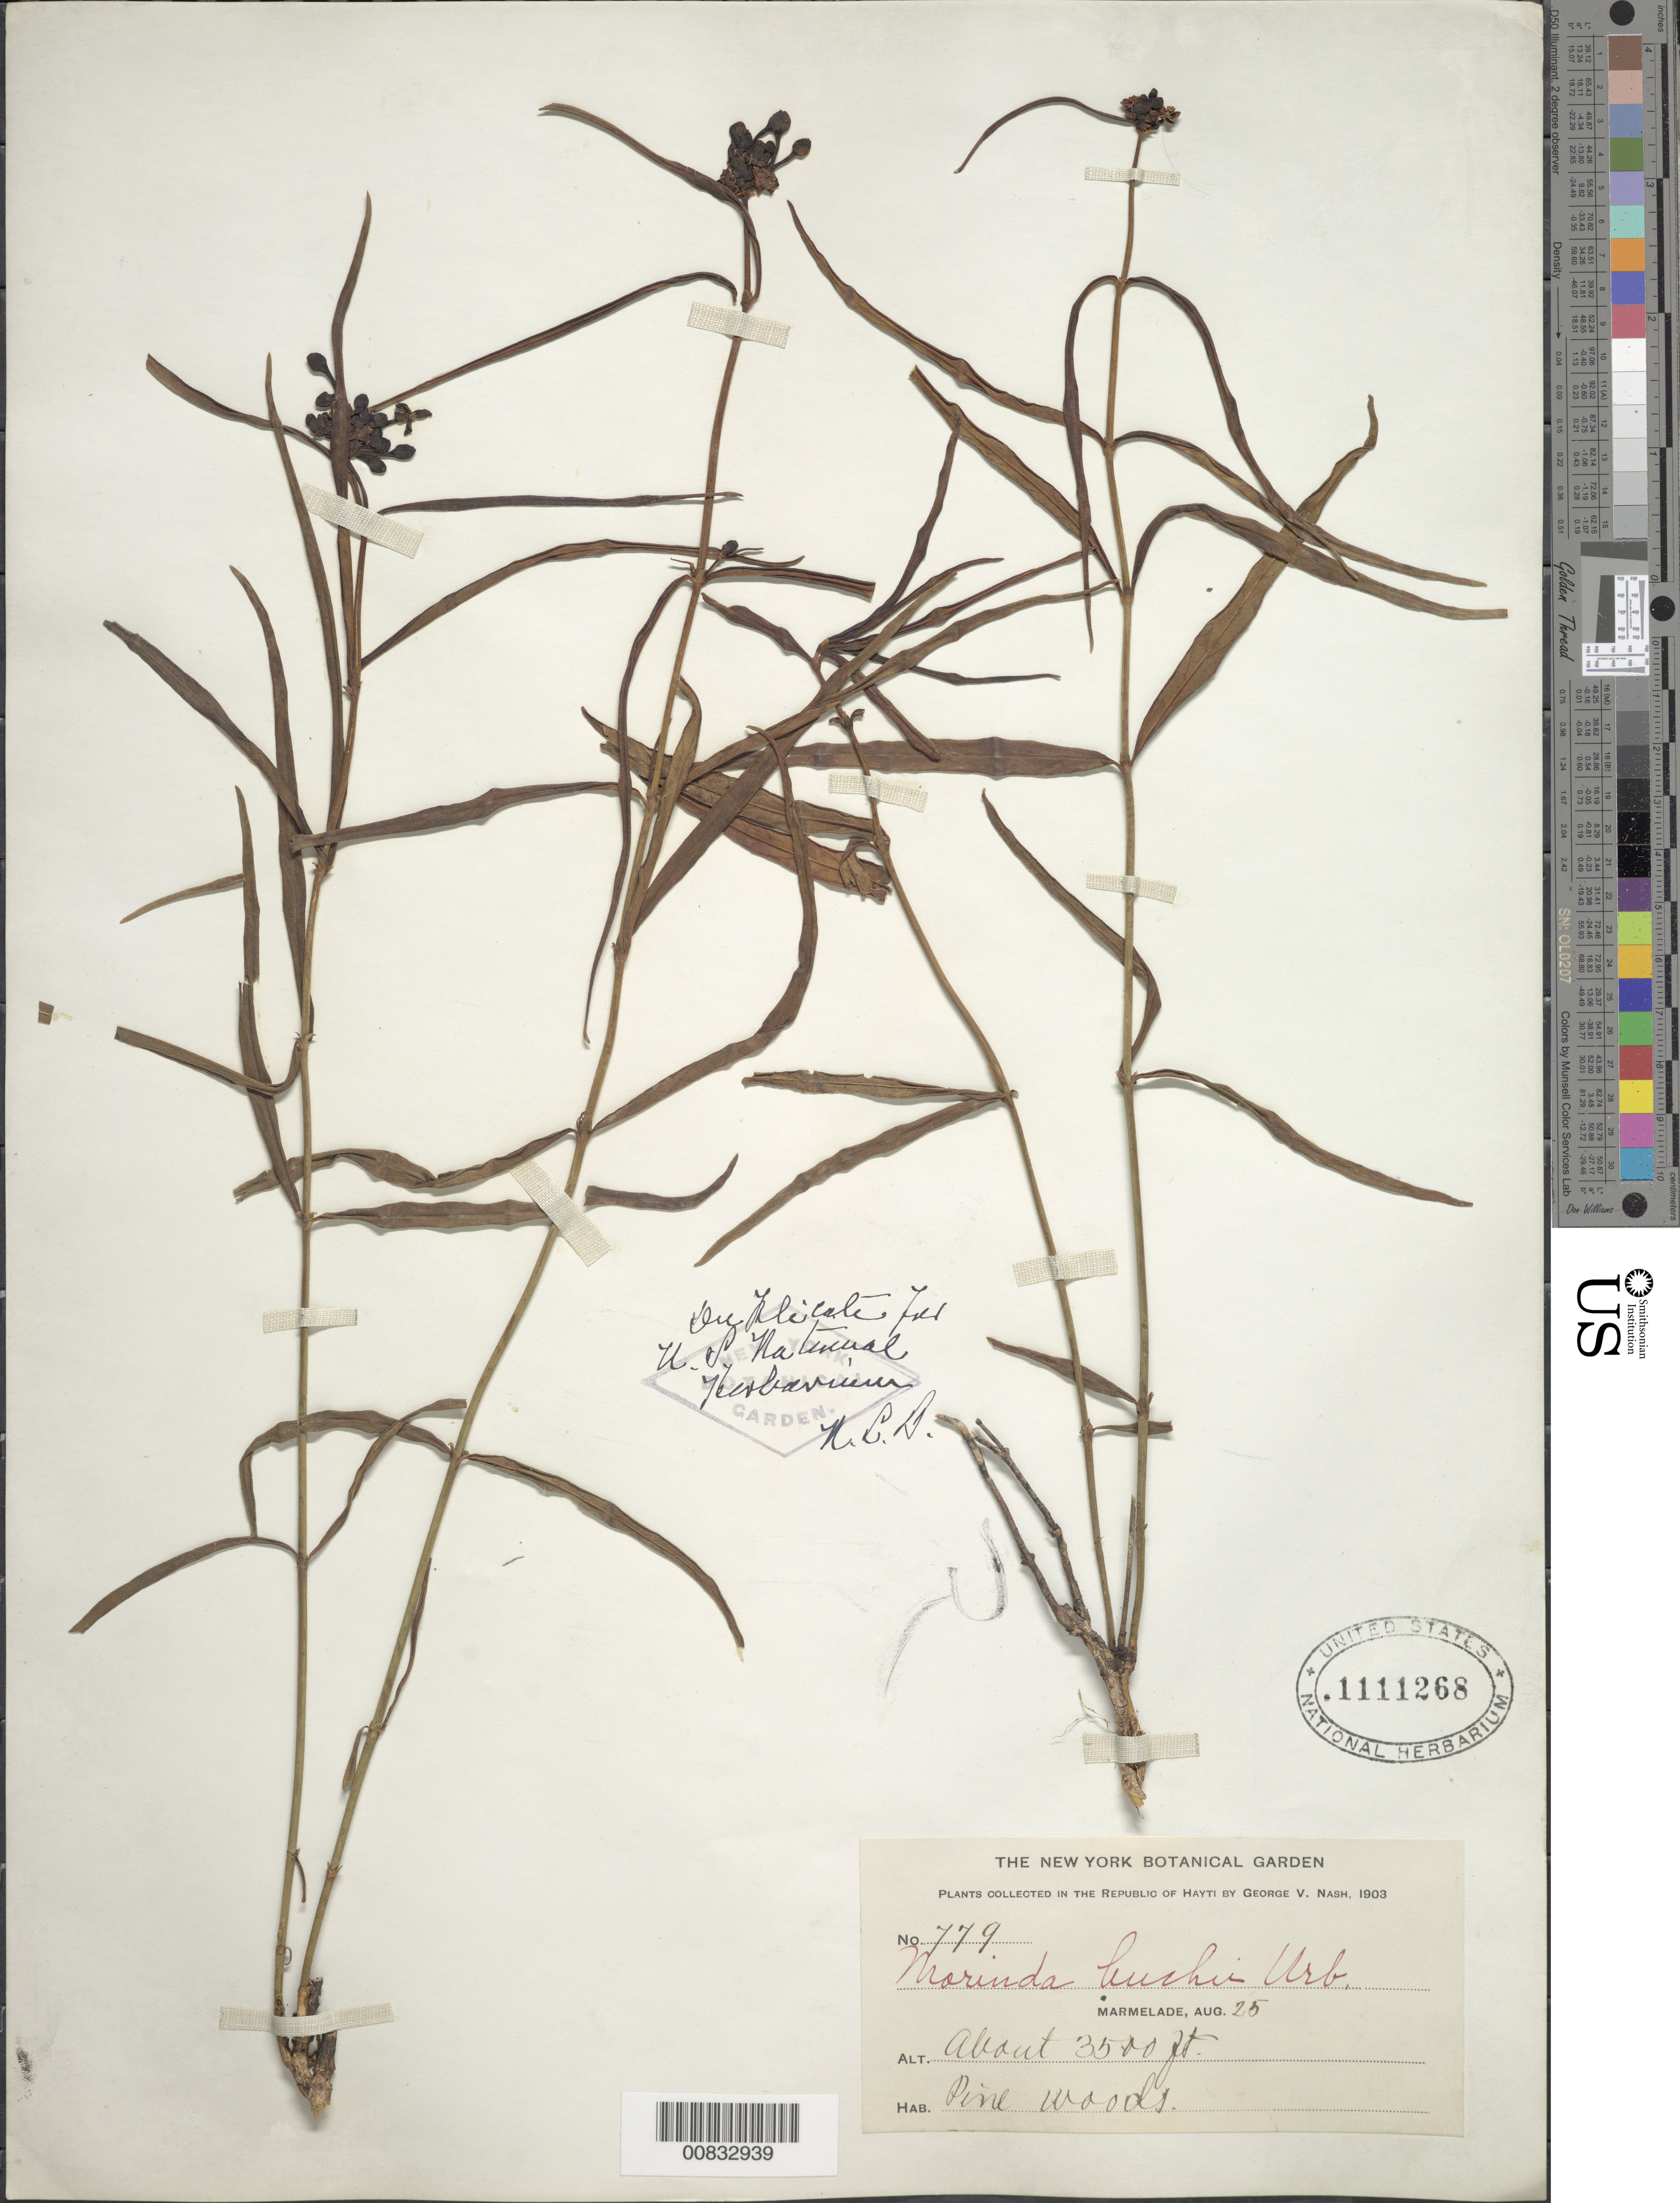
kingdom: Plantae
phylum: Tracheophyta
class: Magnoliopsida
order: Gentianales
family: Rubiaceae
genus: Morinda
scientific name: Morinda buchii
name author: Urb.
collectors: G. V. Nash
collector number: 779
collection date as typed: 25 Aug 1903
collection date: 1903-08-25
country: Haiti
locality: Marmelade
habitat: Pine woods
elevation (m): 1067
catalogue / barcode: US 1111268